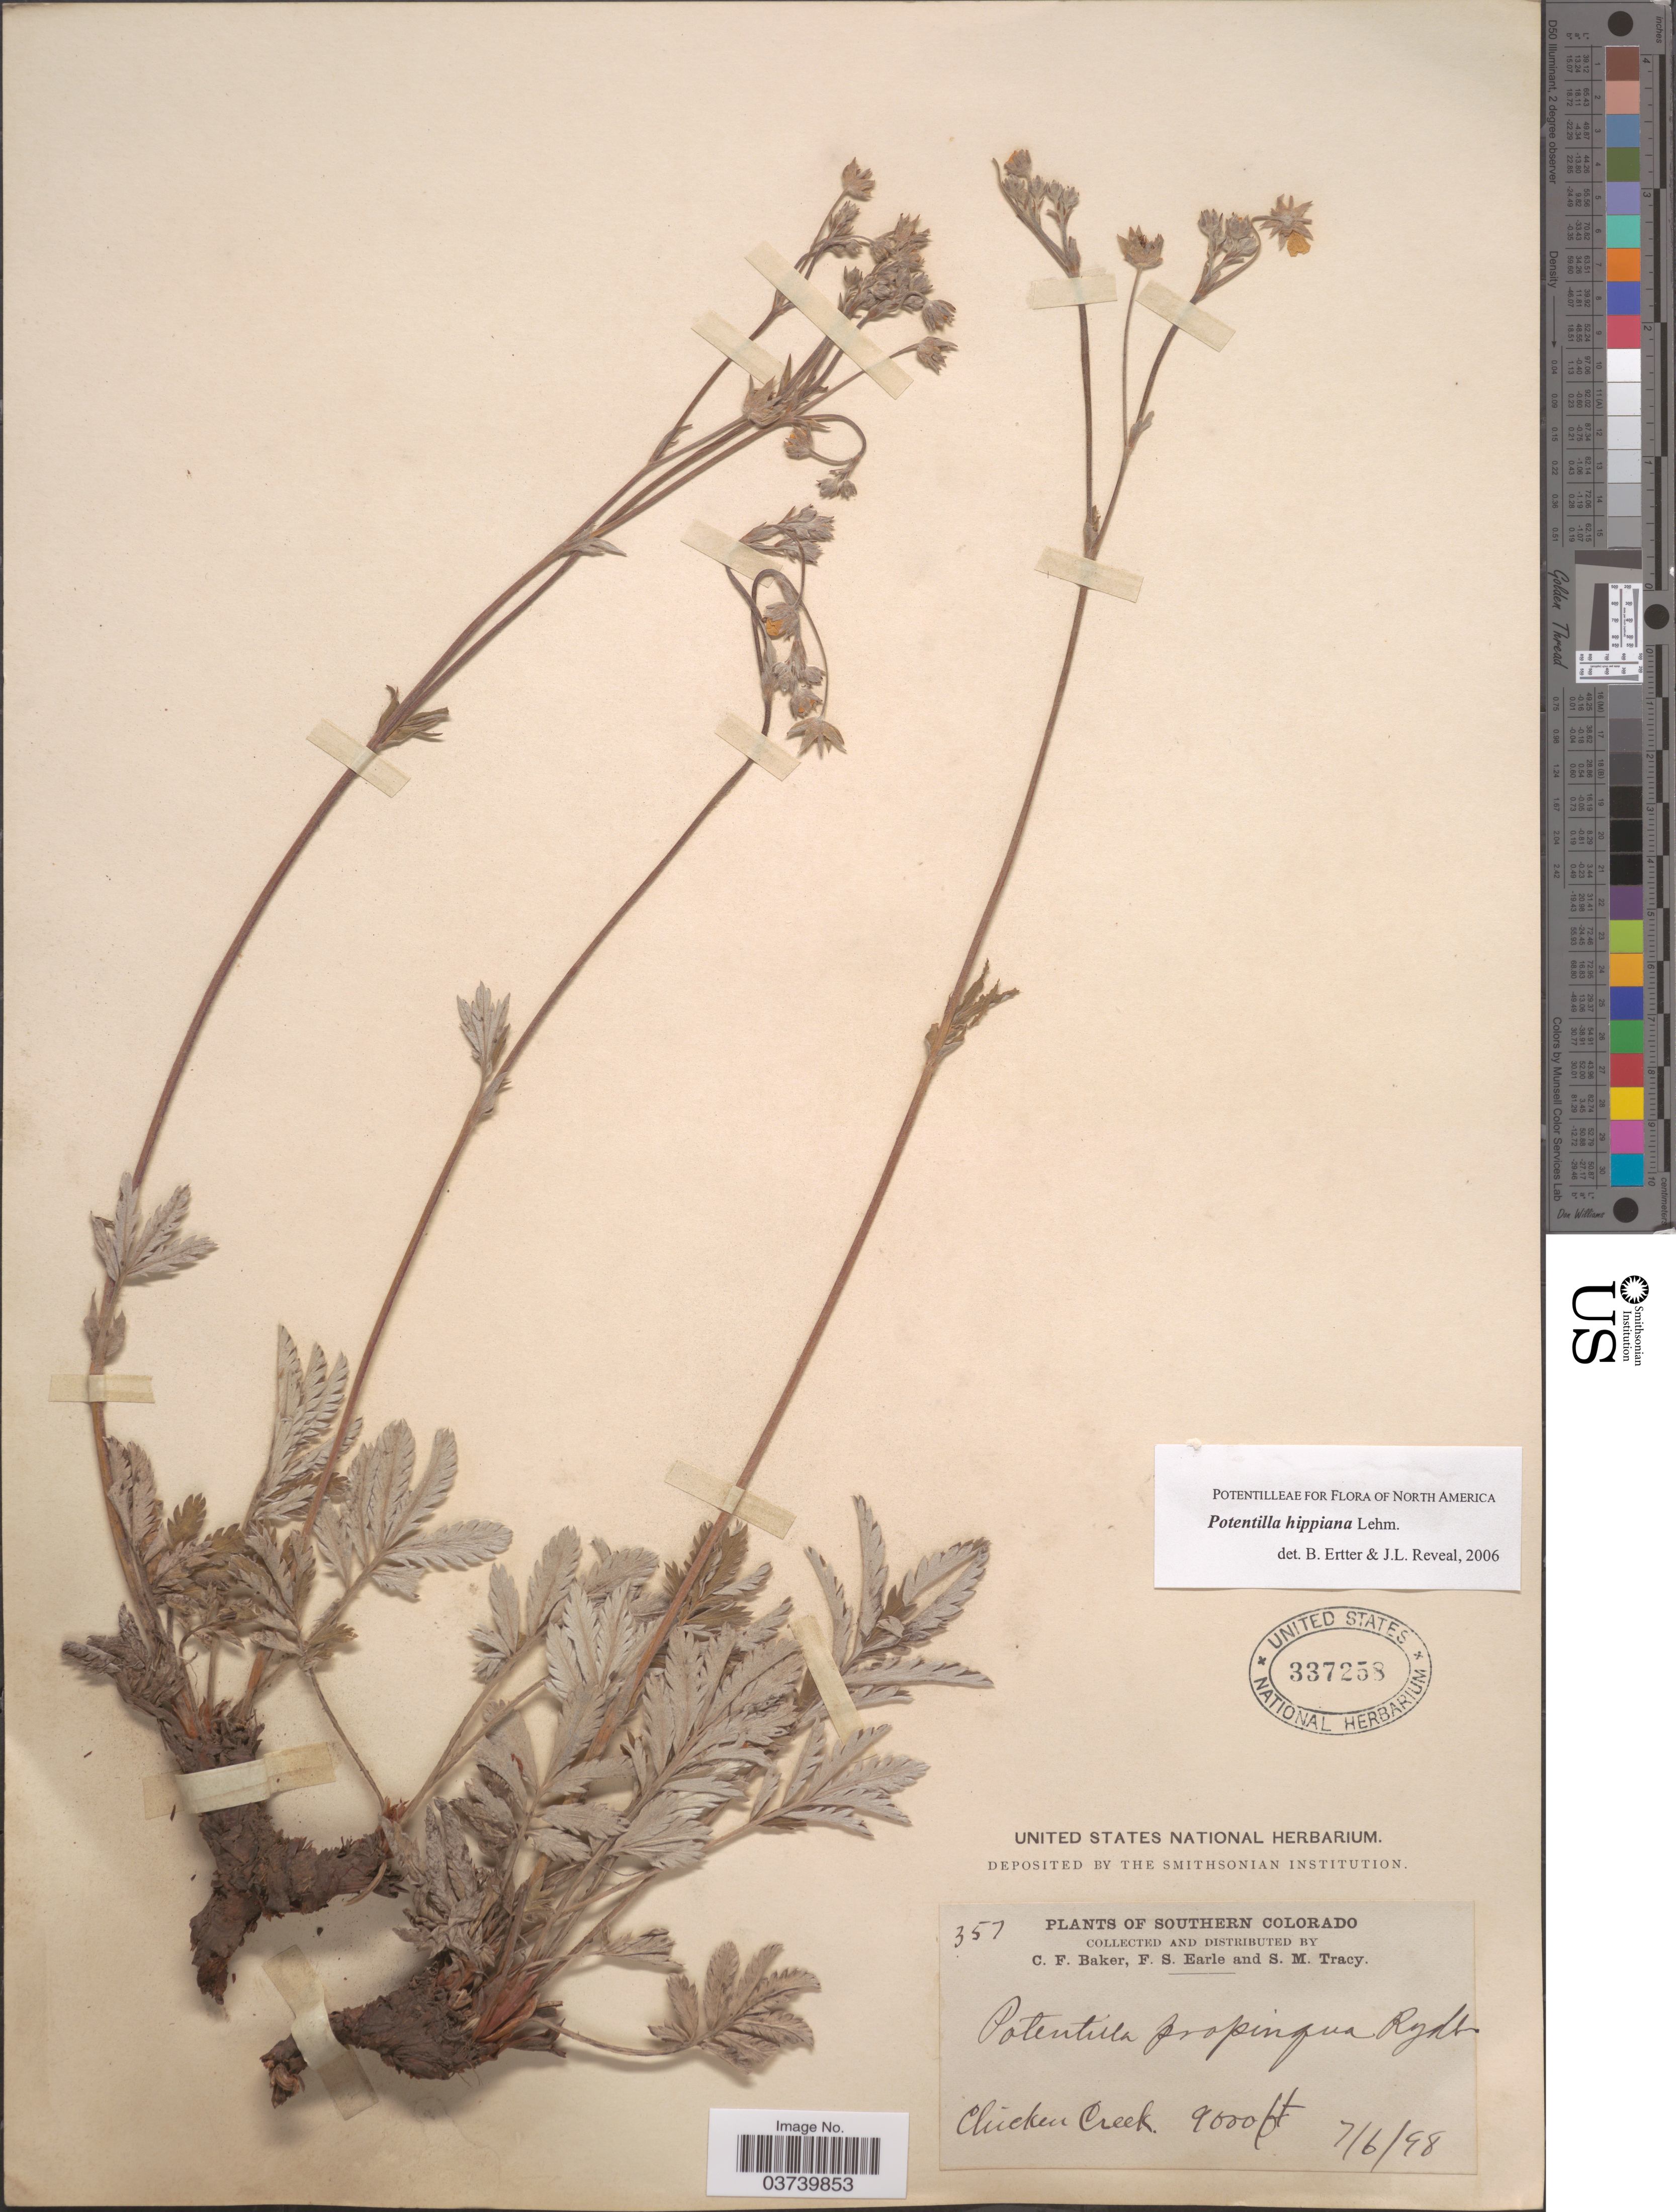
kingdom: Plantae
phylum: Tracheophyta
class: Magnoliopsida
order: Rosales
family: Rosaceae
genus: Potentilla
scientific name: Potentilla hippiana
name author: Lehm.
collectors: C. F. Baker, F. S. Earle & S. M. Tracy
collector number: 357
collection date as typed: Transcribed d/m/y: 6/7/98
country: United States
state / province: Colorado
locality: Southern Colorado. Chicken Creek.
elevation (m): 2743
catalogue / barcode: US 337258